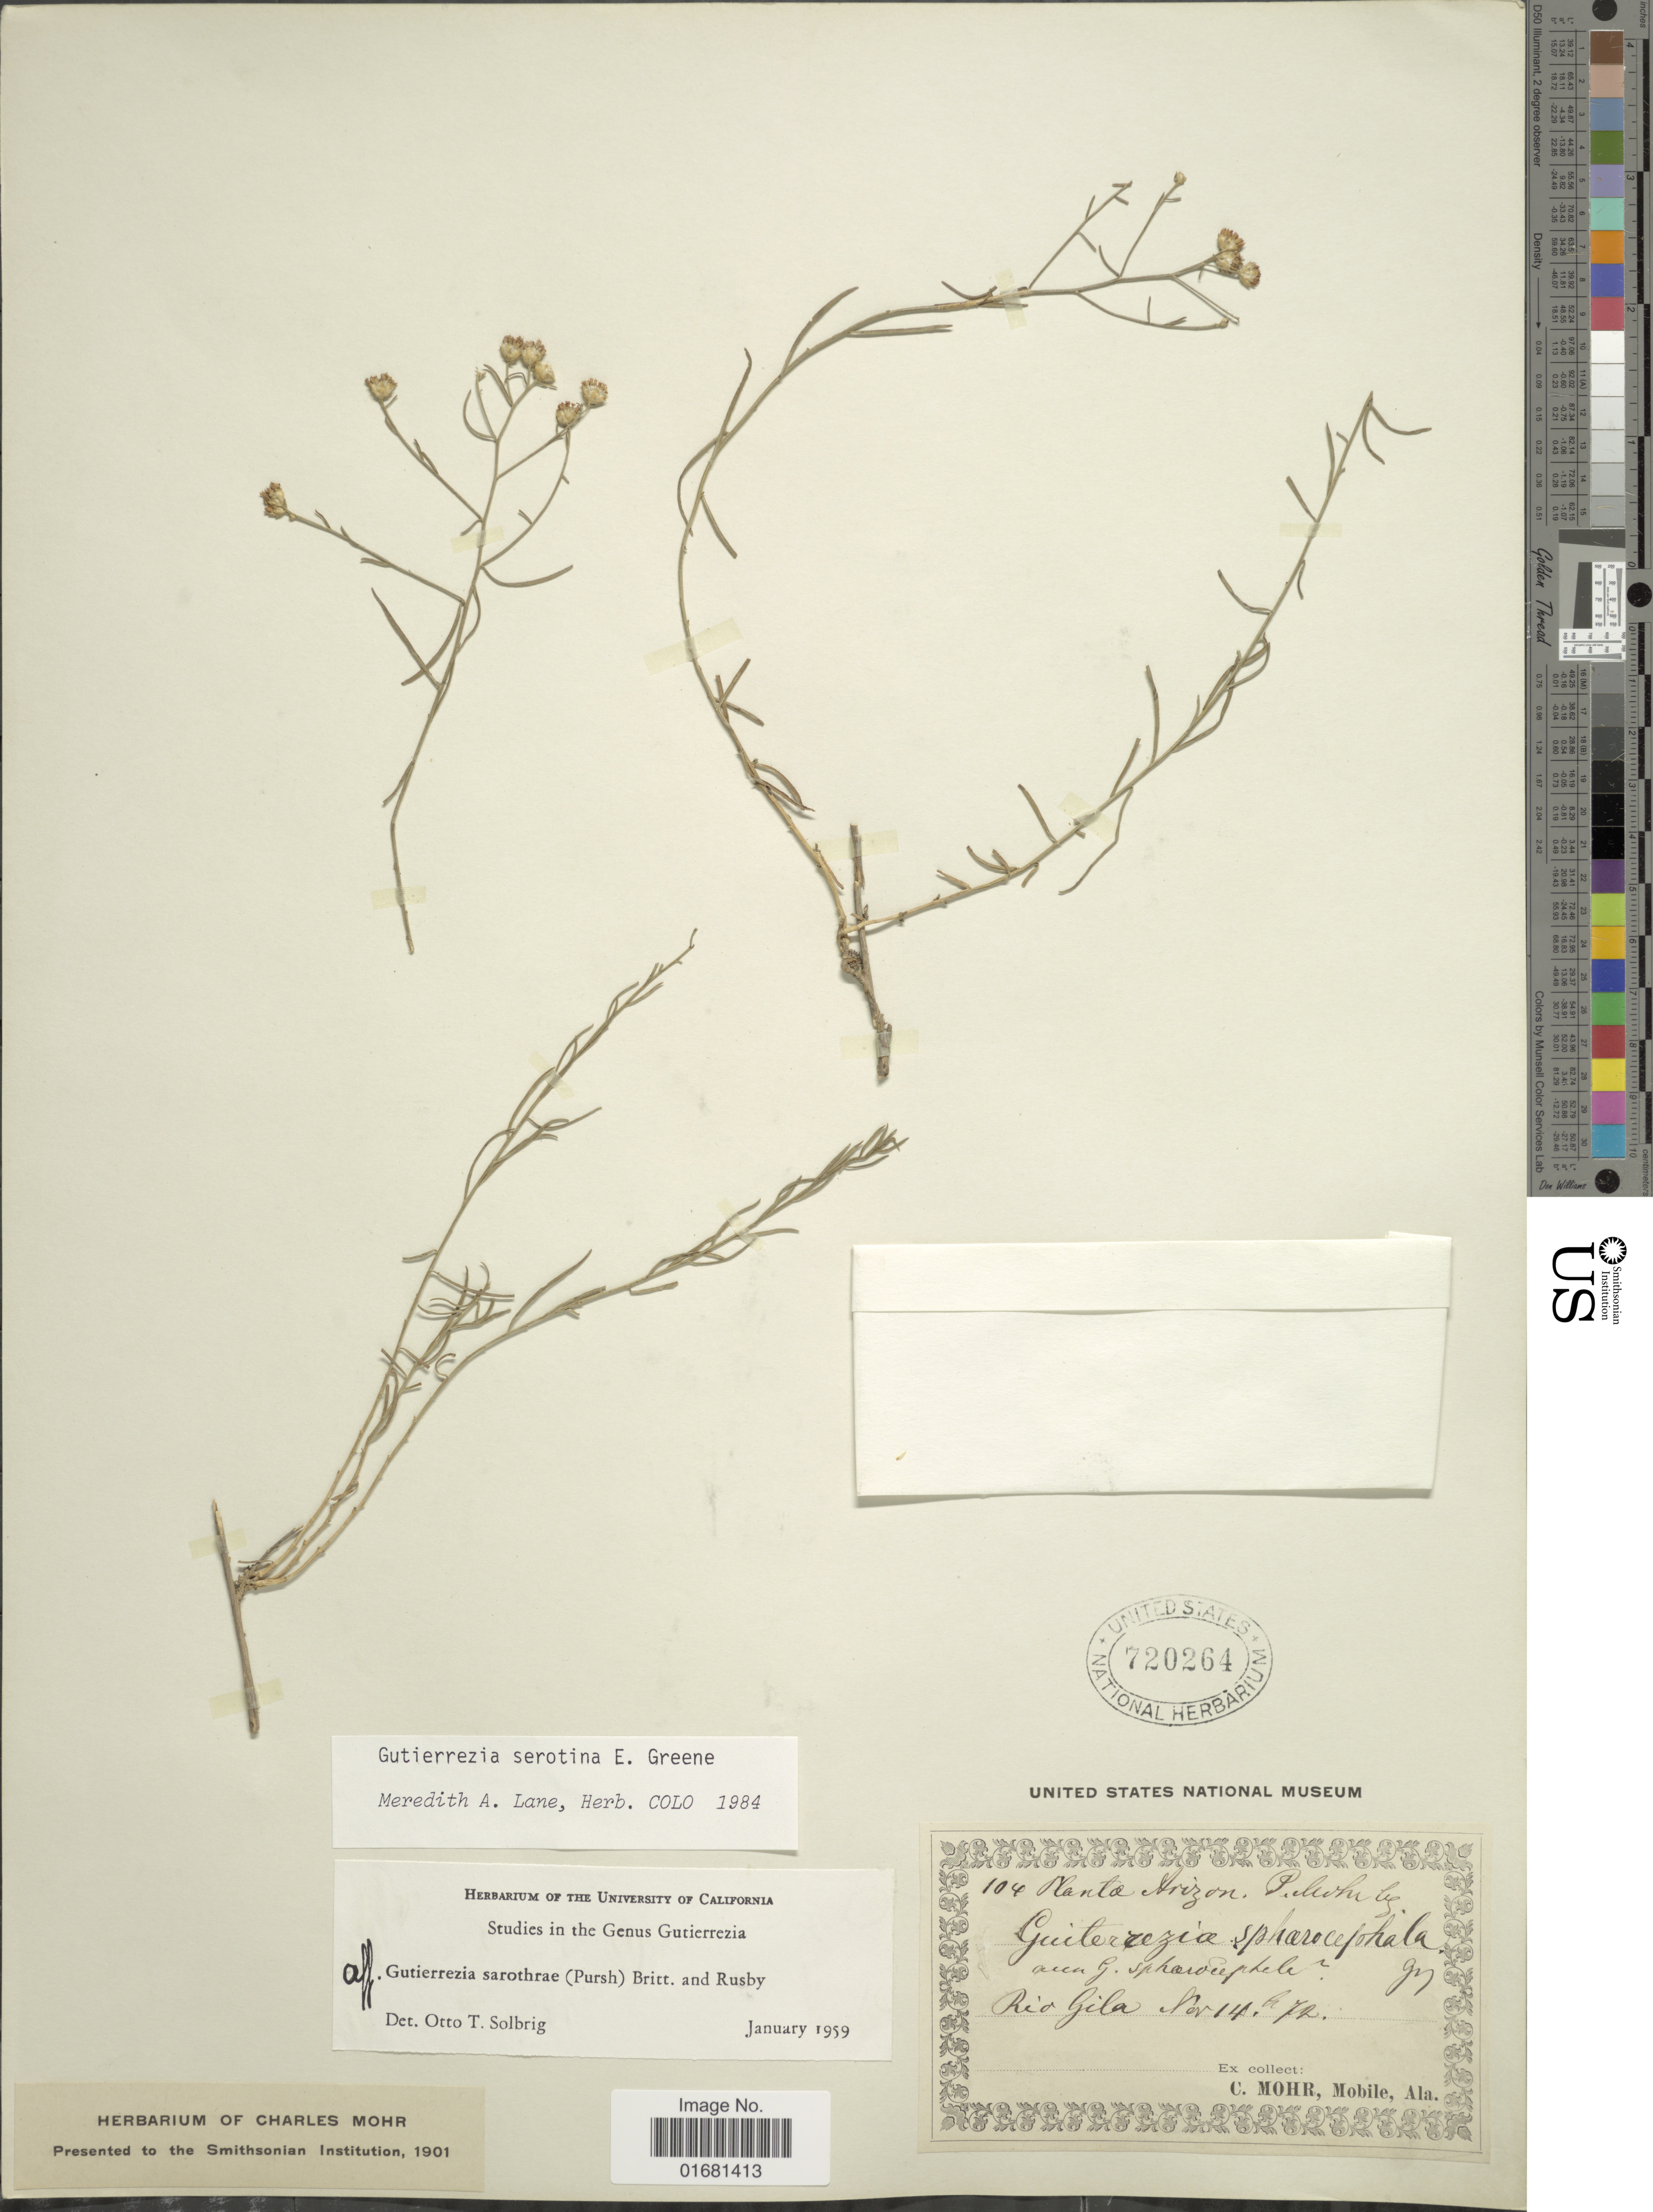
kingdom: Plantae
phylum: Tracheophyta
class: Magnoliopsida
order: Asterales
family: Asteraceae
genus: Gutierrezia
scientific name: Gutierrezia serotina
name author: Greene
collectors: C. T. Mohr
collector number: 104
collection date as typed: Transcribed d/m/y: 14/11/72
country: United States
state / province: Arizona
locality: Arizona. Rio Gila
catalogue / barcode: US 720264